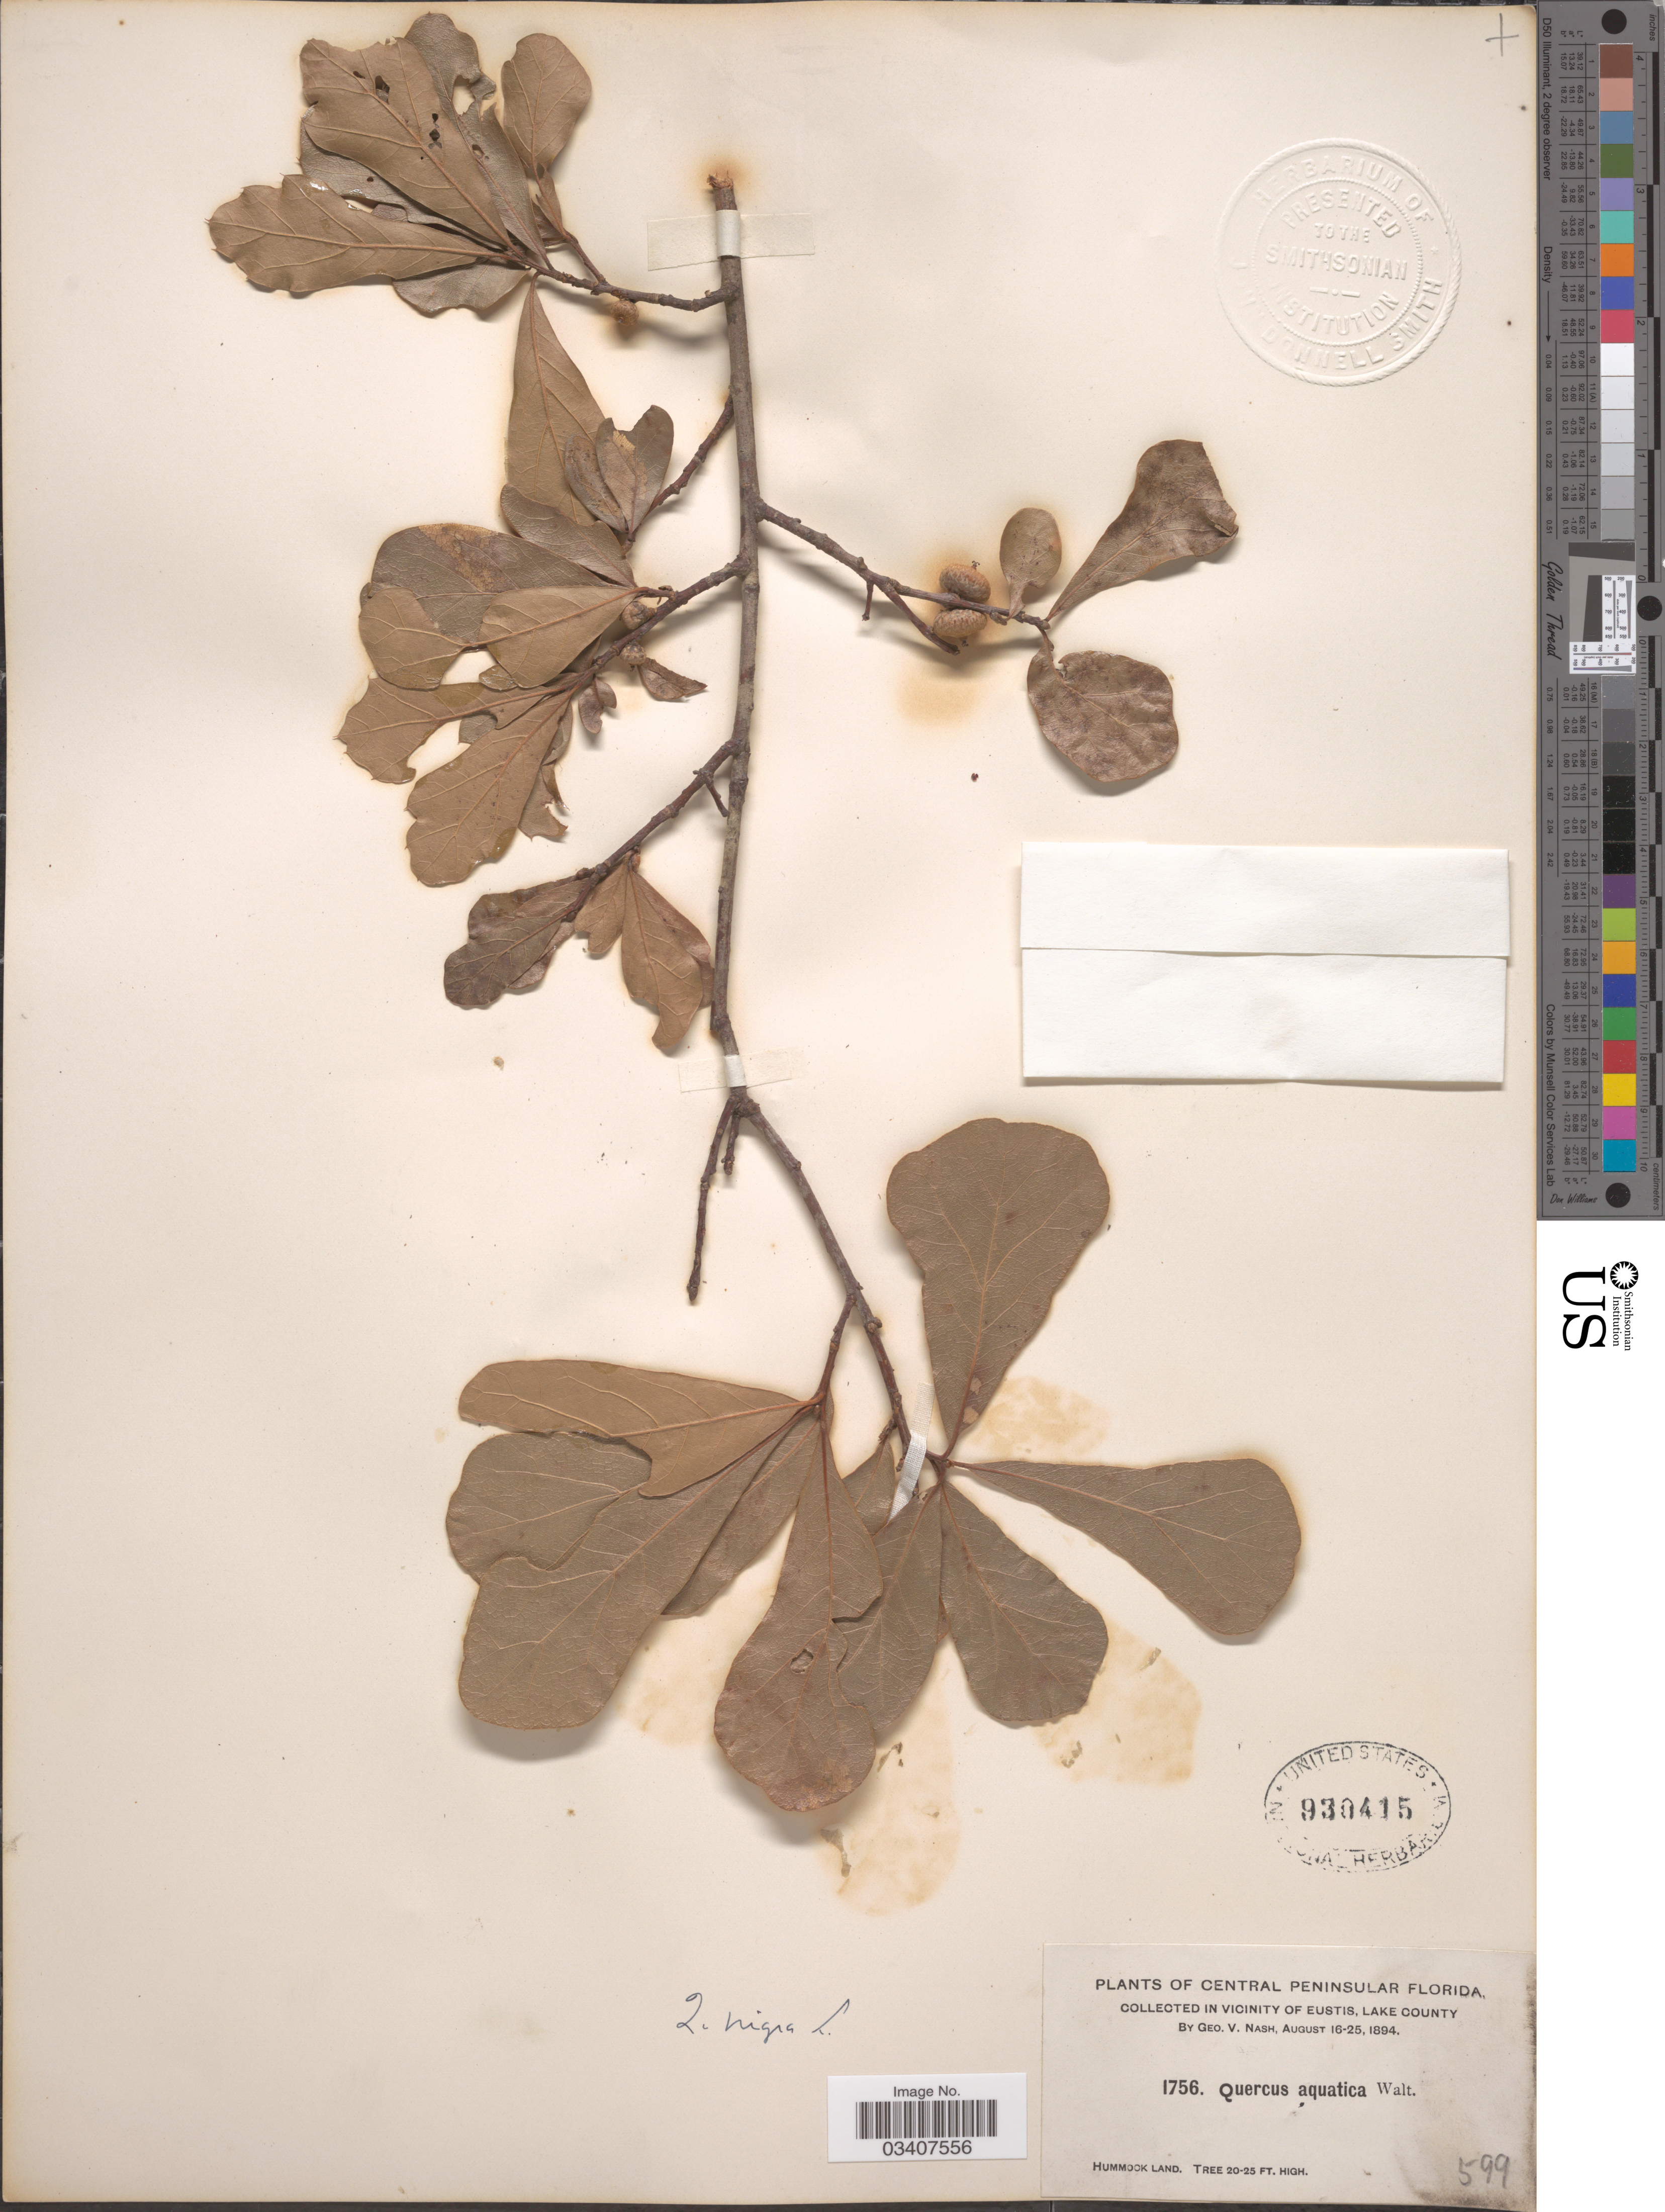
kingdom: Plantae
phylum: Tracheophyta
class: Magnoliopsida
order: Fagales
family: Fagaceae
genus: Quercus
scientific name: Quercus nigra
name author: L.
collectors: G. V. Nash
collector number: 1756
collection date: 1894-08-16/1894-08-25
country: United States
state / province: Florida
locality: Central Peninsular Florida. In vicinity of Eustis, Lake County. Hummock Land.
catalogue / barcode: US 930415